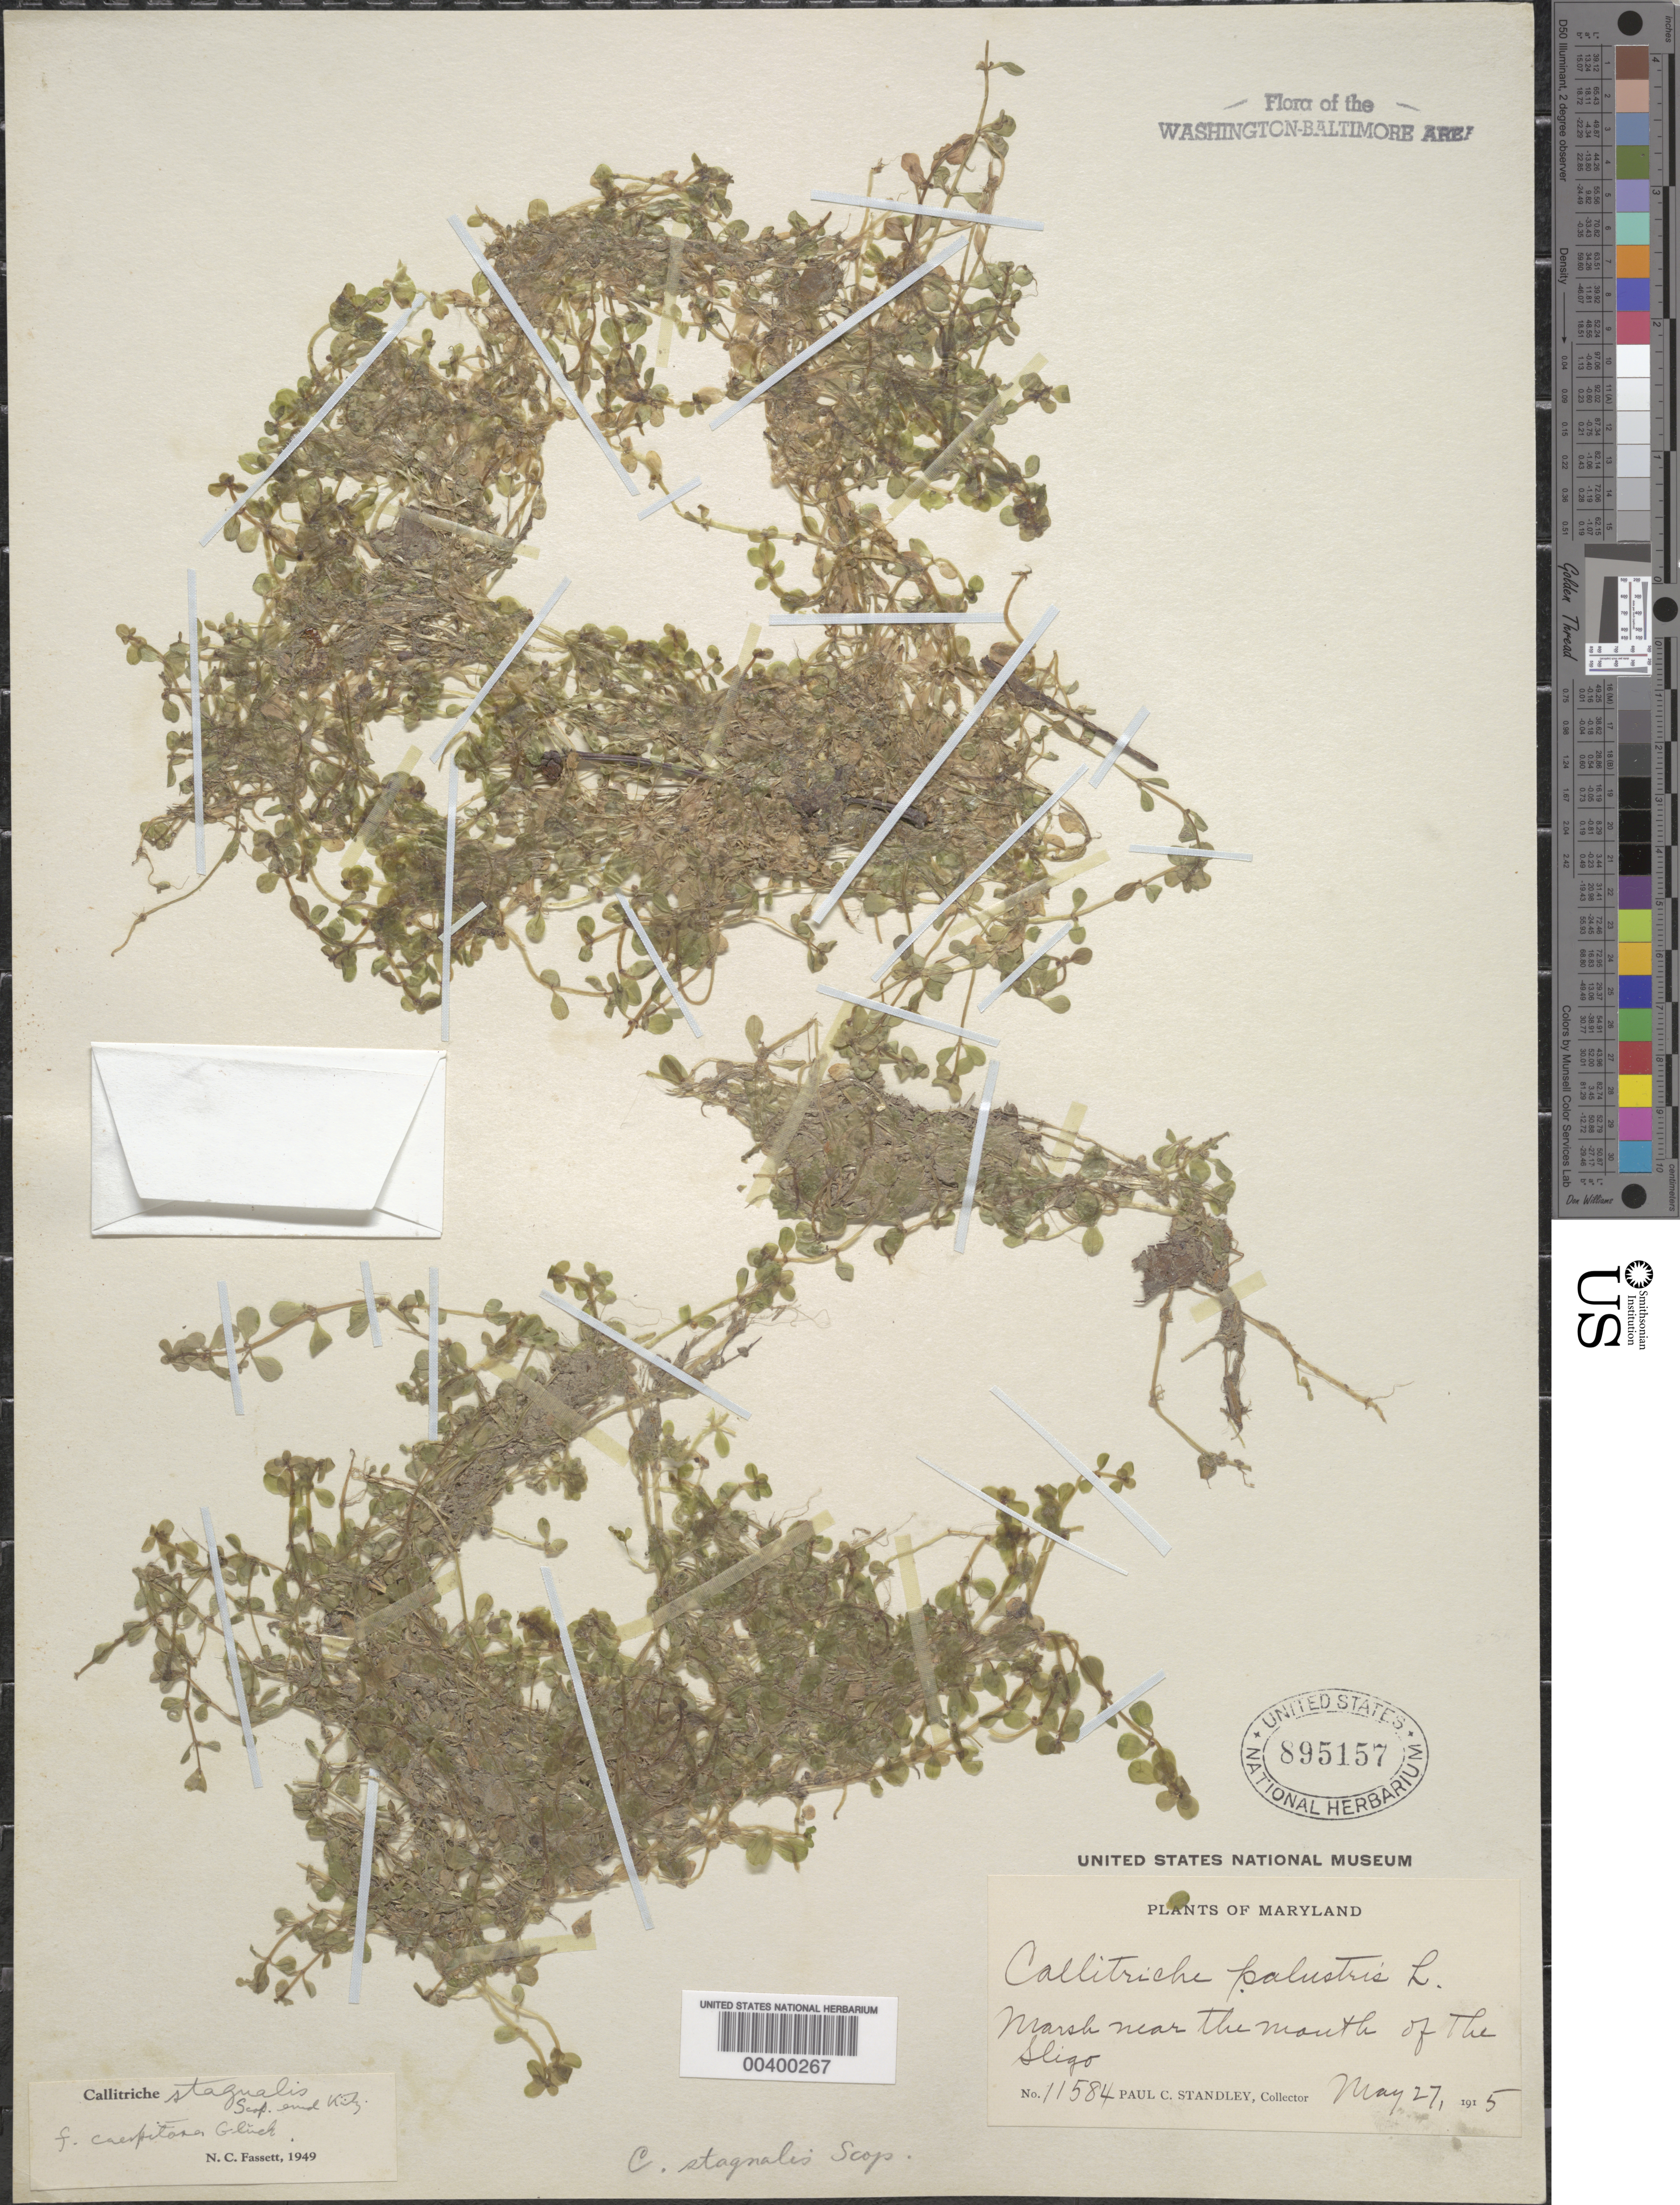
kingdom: Plantae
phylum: Tracheophyta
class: Magnoliopsida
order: Lamiales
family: Plantaginaceae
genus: Callitriche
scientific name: Callitriche stagnalis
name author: Scop.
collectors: P. C. Standley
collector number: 11584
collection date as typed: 27 May 1915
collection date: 1915-05-27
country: United States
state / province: Maryland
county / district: Prince George's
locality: Mouth of Sligo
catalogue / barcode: US 895157